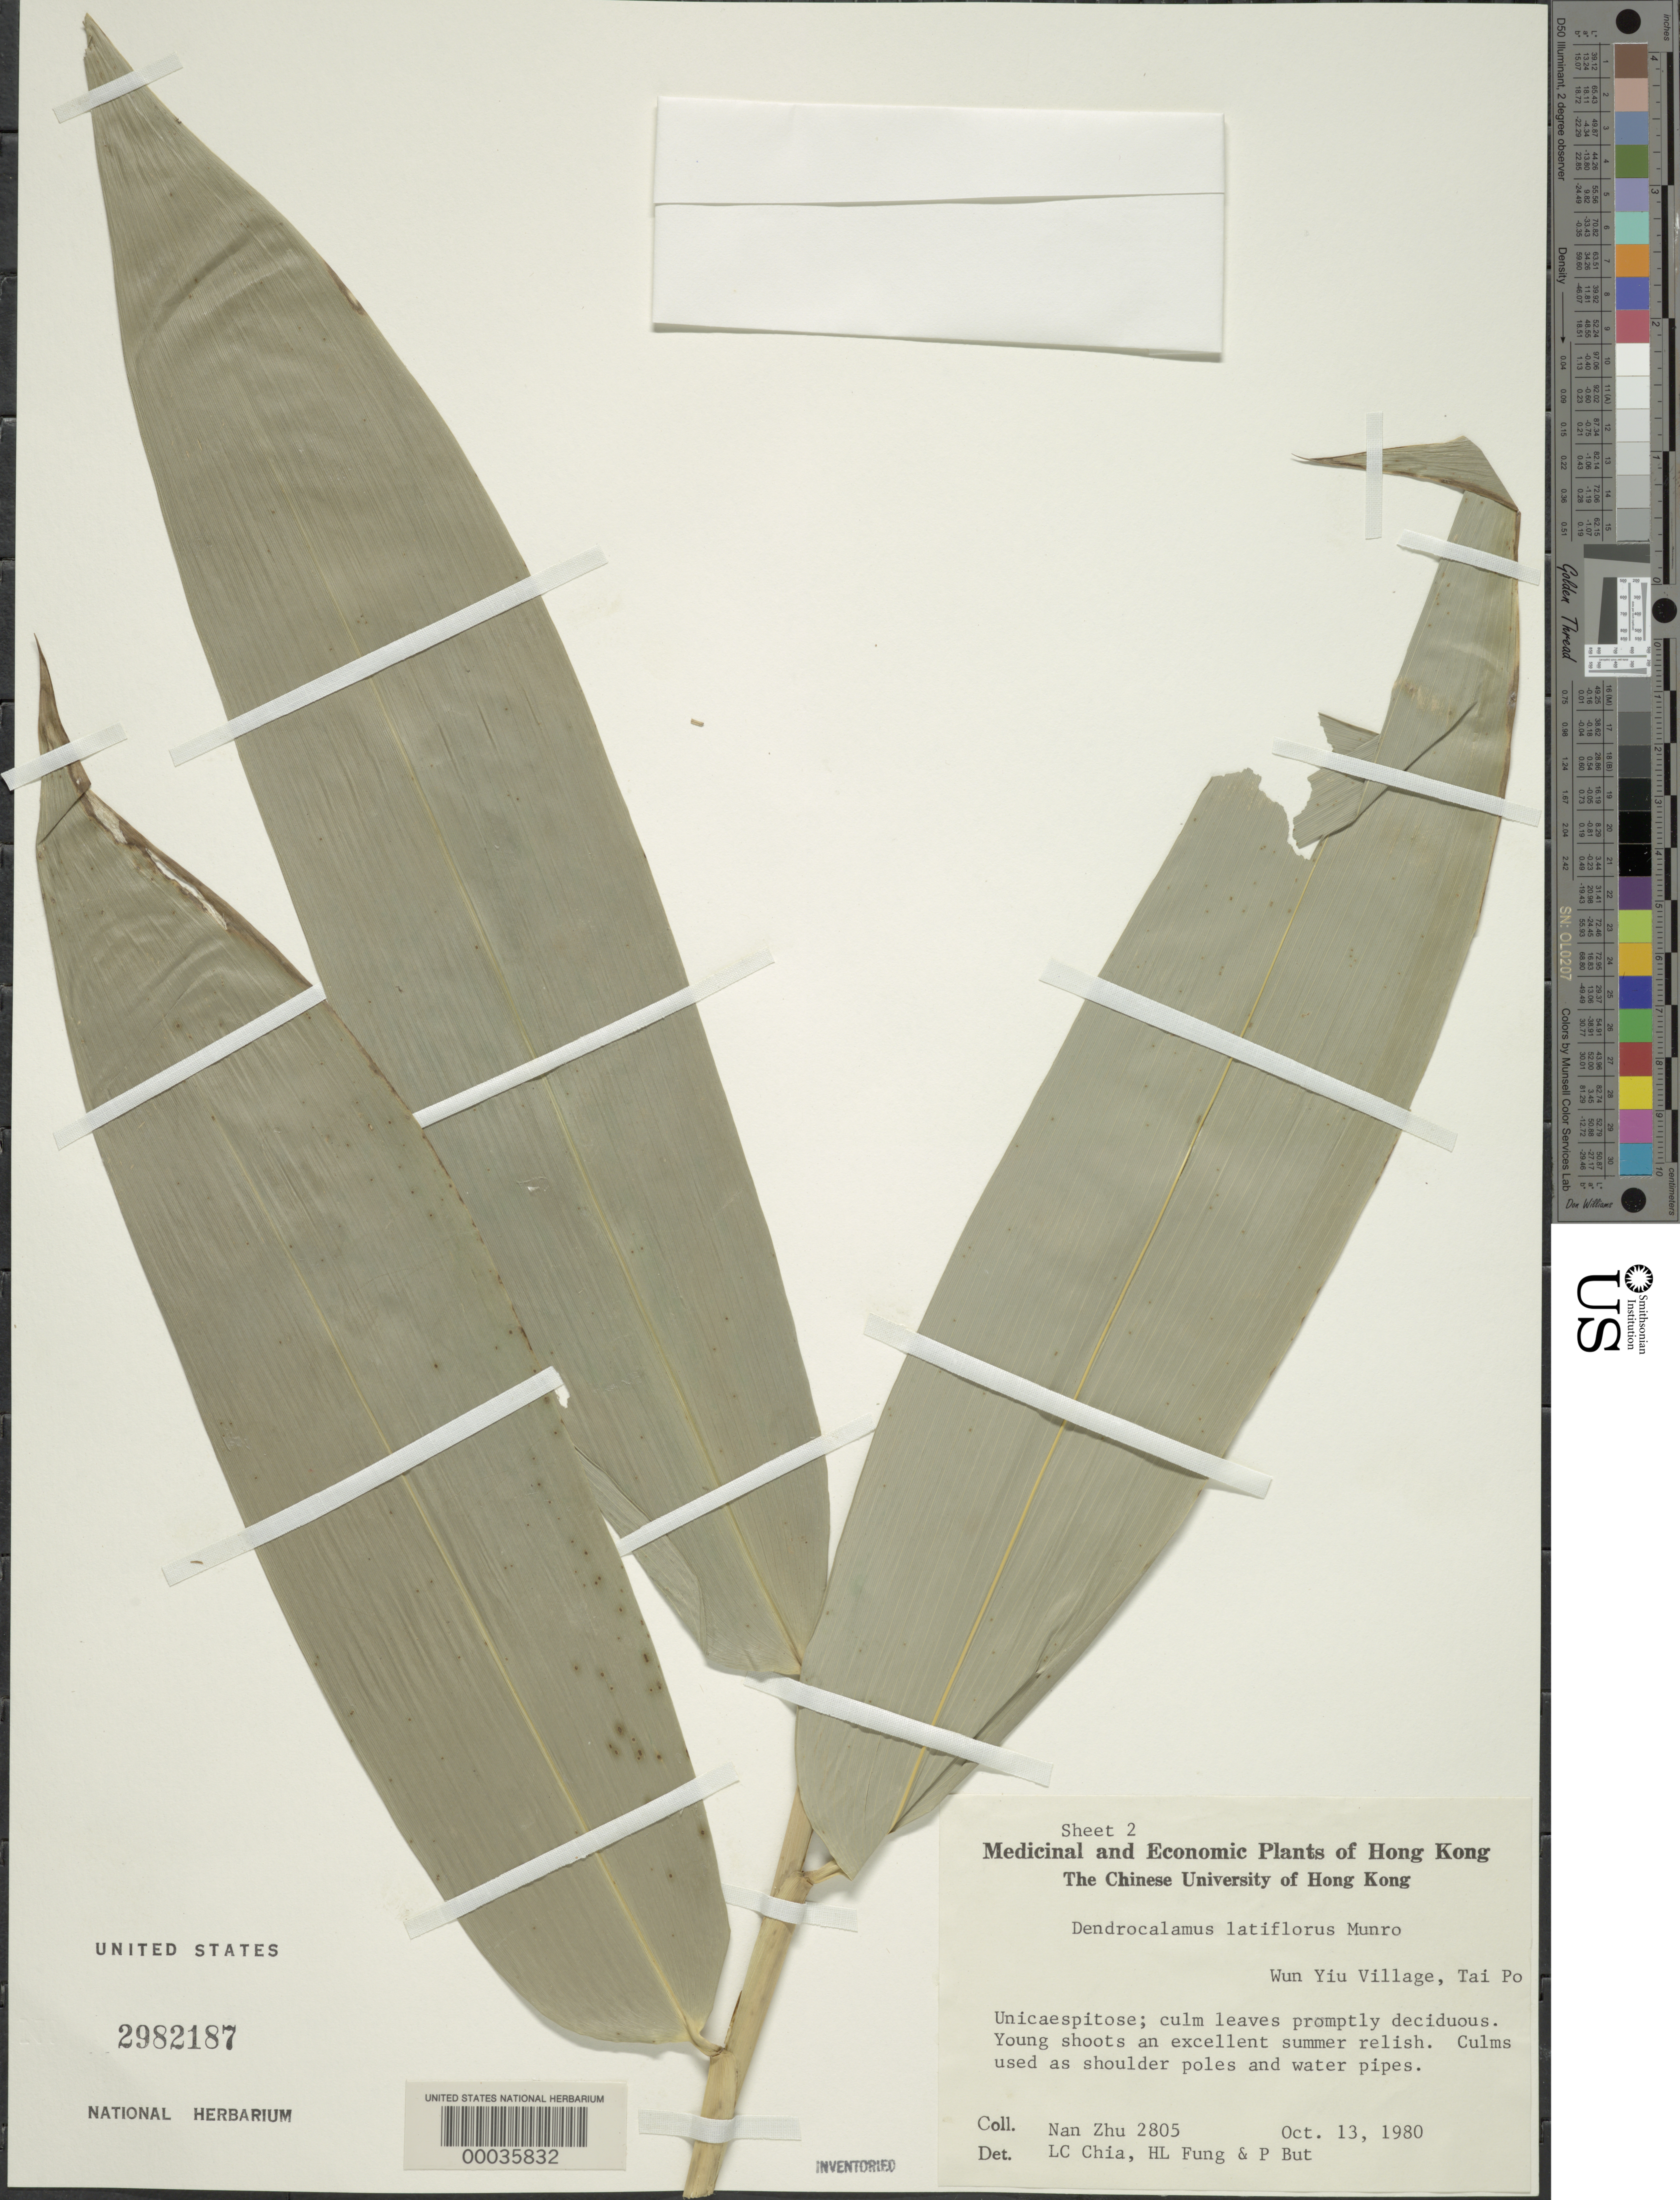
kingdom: Plantae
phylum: Tracheophyta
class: Liliopsida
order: Poales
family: Poaceae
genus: Dendrocalamus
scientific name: Dendrocalamus latiflorus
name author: Munro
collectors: Z. Nan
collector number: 2805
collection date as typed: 13 Oct 1980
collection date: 1980-10-13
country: China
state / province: Hong Kong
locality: Wun yiu village, tai po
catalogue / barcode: US 2982187